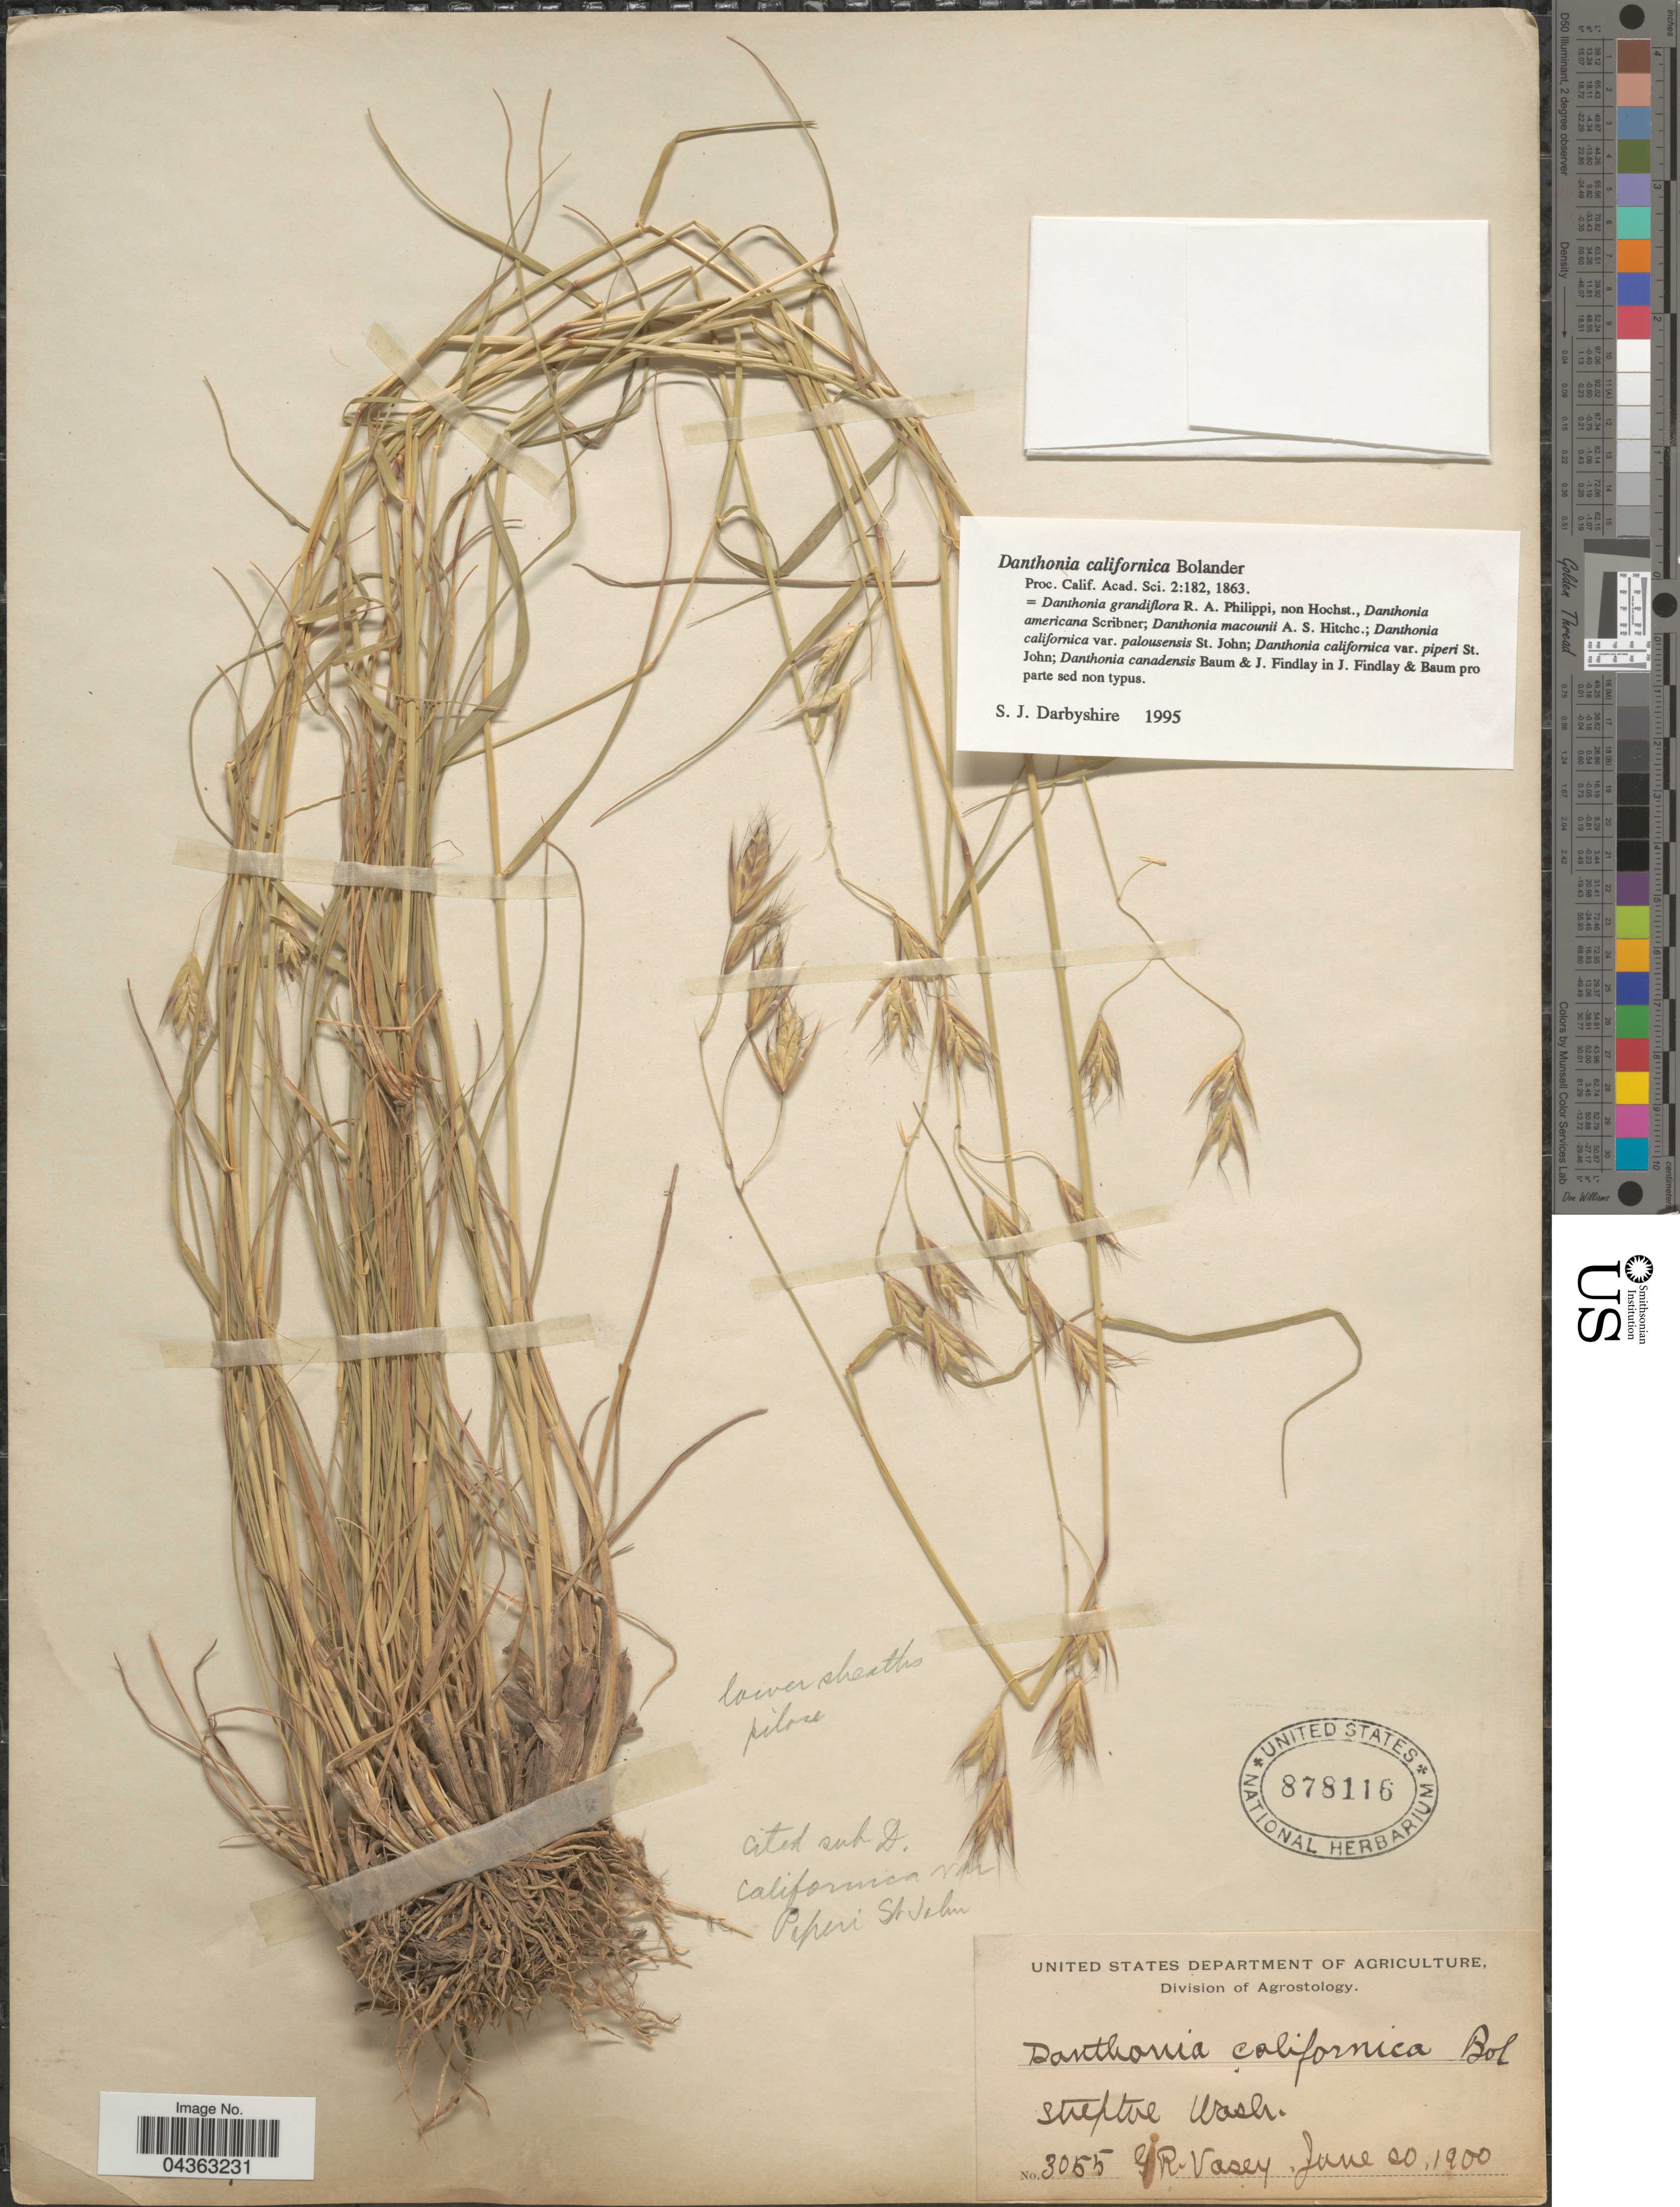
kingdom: Plantae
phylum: Tracheophyta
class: Liliopsida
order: Poales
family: Poaceae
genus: Danthonia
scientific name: Danthonia californica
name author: Bol.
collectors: G. R. Vasey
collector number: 3055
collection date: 1900-06-20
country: United States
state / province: Washington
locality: Steptoe.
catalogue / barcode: US 878116